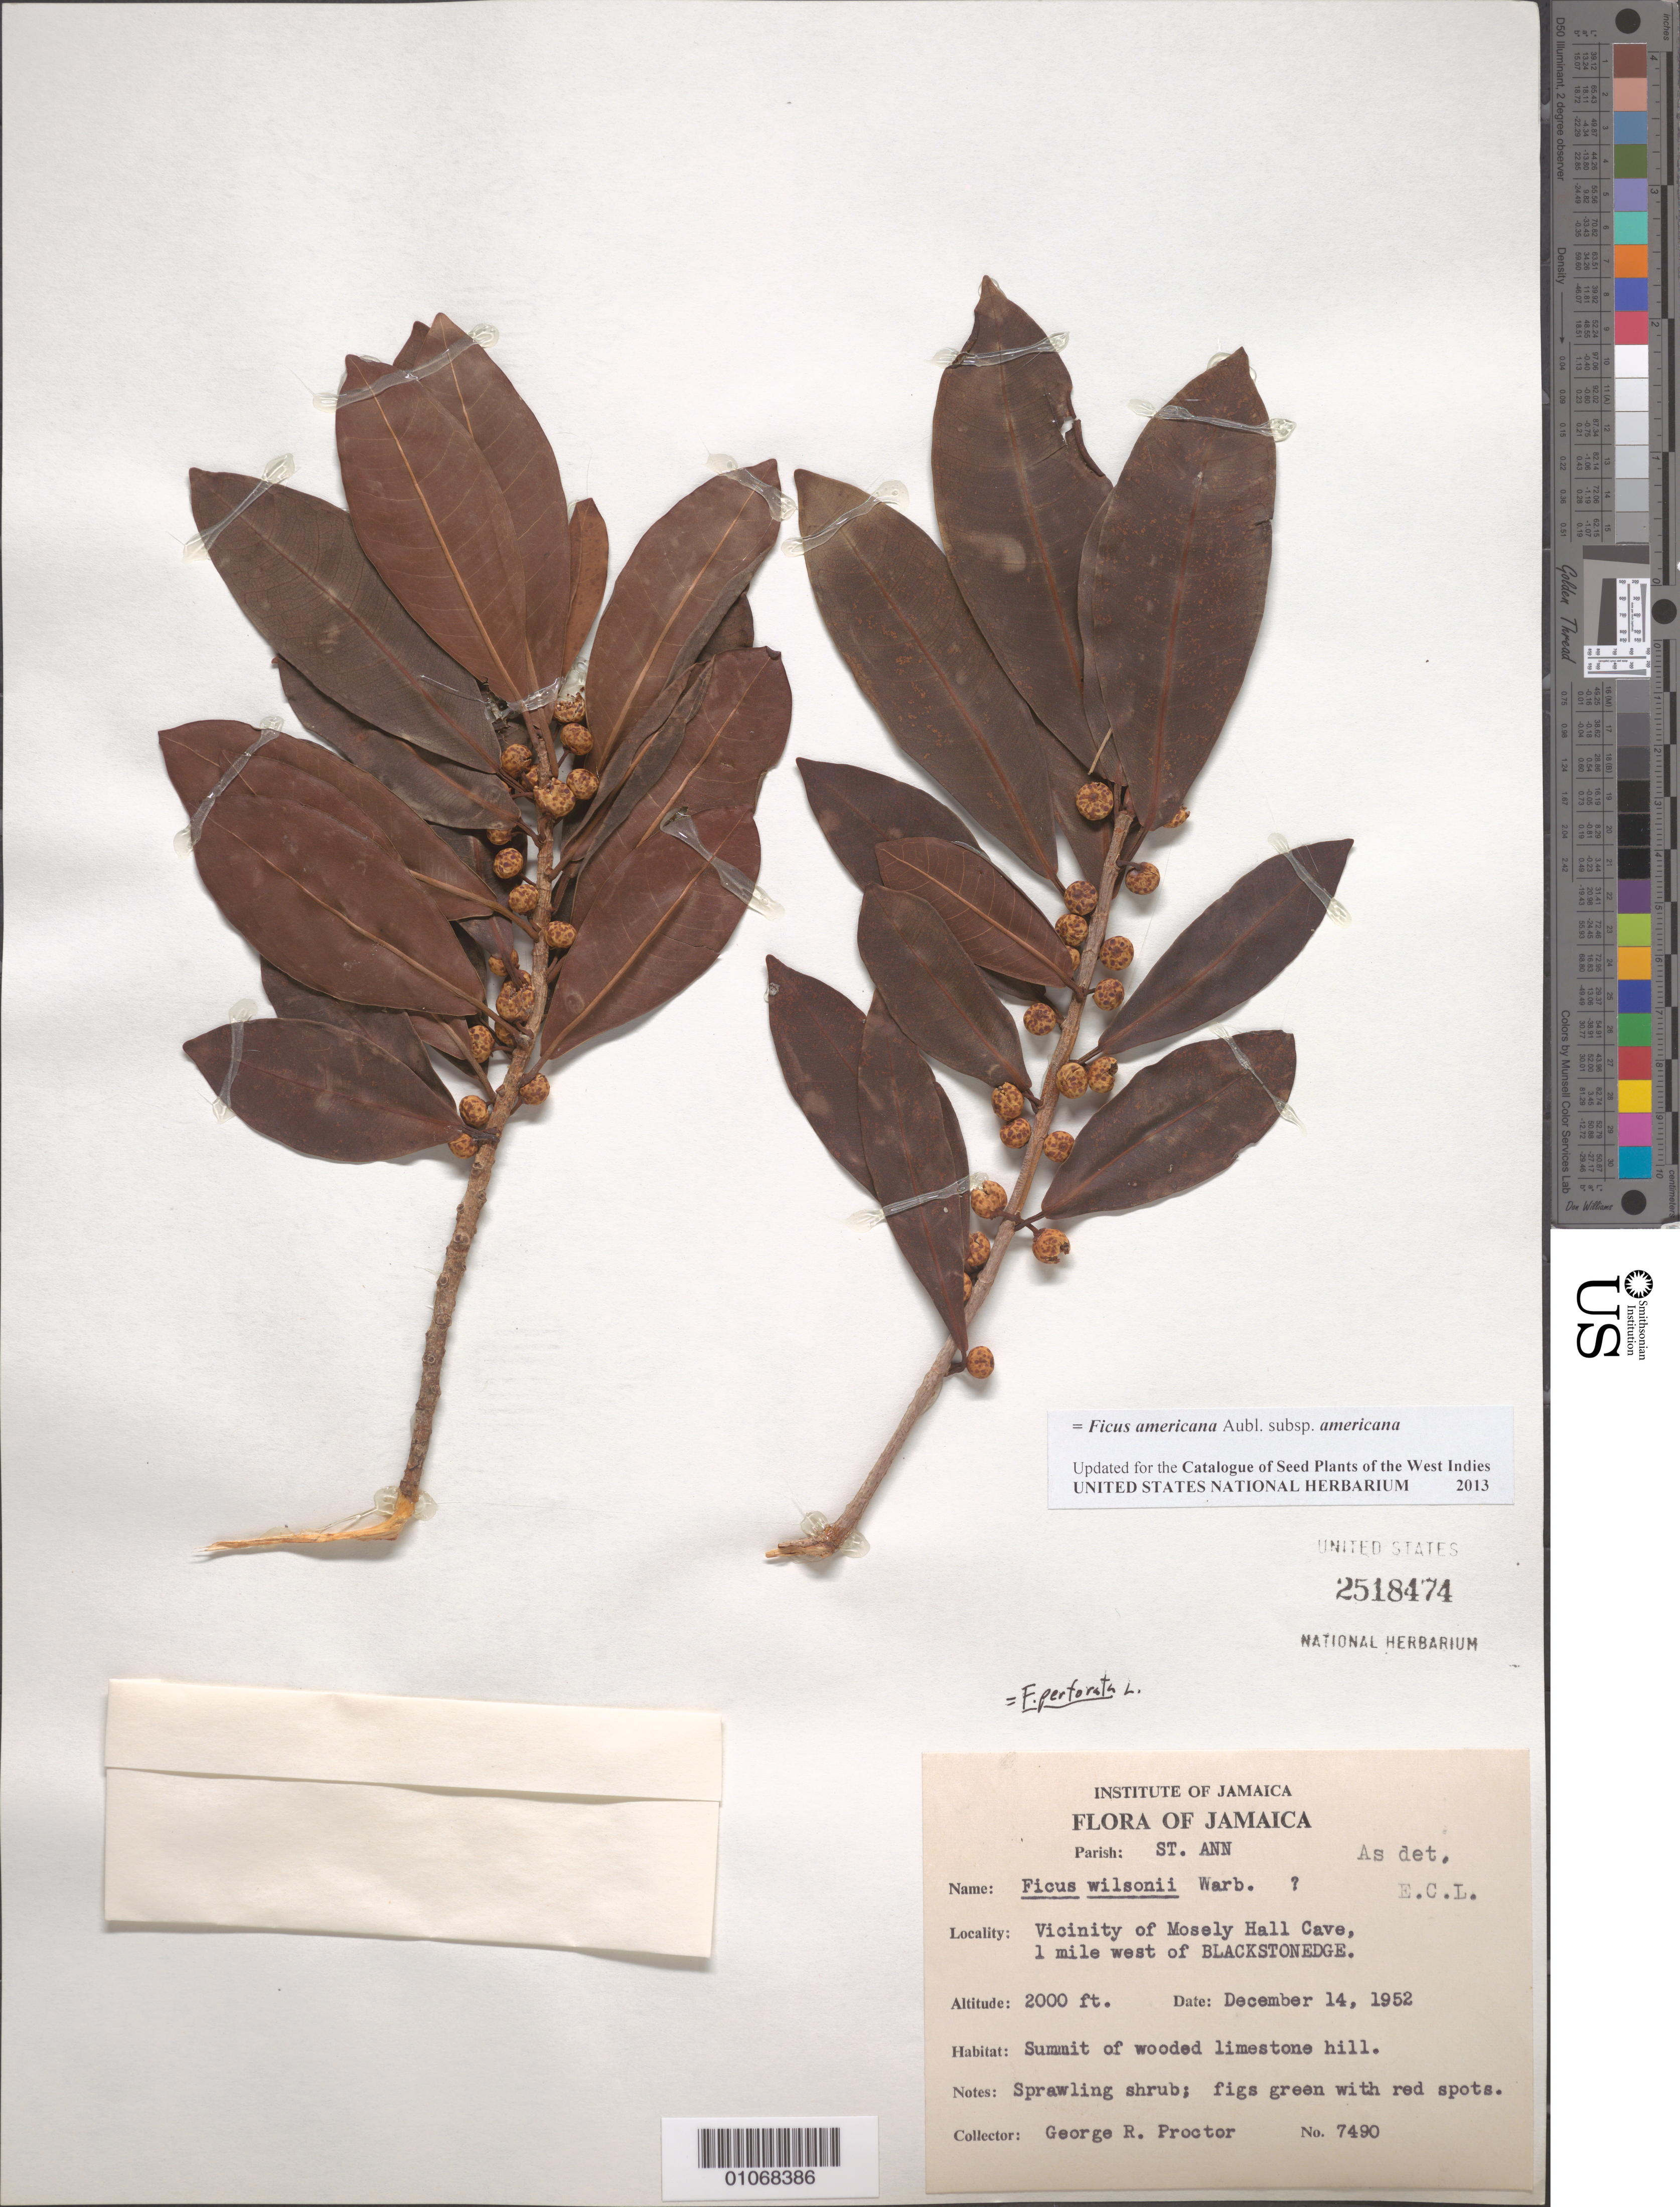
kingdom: Plantae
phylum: Tracheophyta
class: Magnoliopsida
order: Rosales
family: Moraceae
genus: Ficus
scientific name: Ficus perforata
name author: L.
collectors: G. R. Proctor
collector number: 7490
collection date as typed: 14 Dec 1952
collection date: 1952-12-14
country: Jamaica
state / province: Saint Ann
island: Jamaica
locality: Vicinity of Mosely Hall cave, 1 mile west of Black Stone Edge.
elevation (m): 610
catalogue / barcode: US 2518474